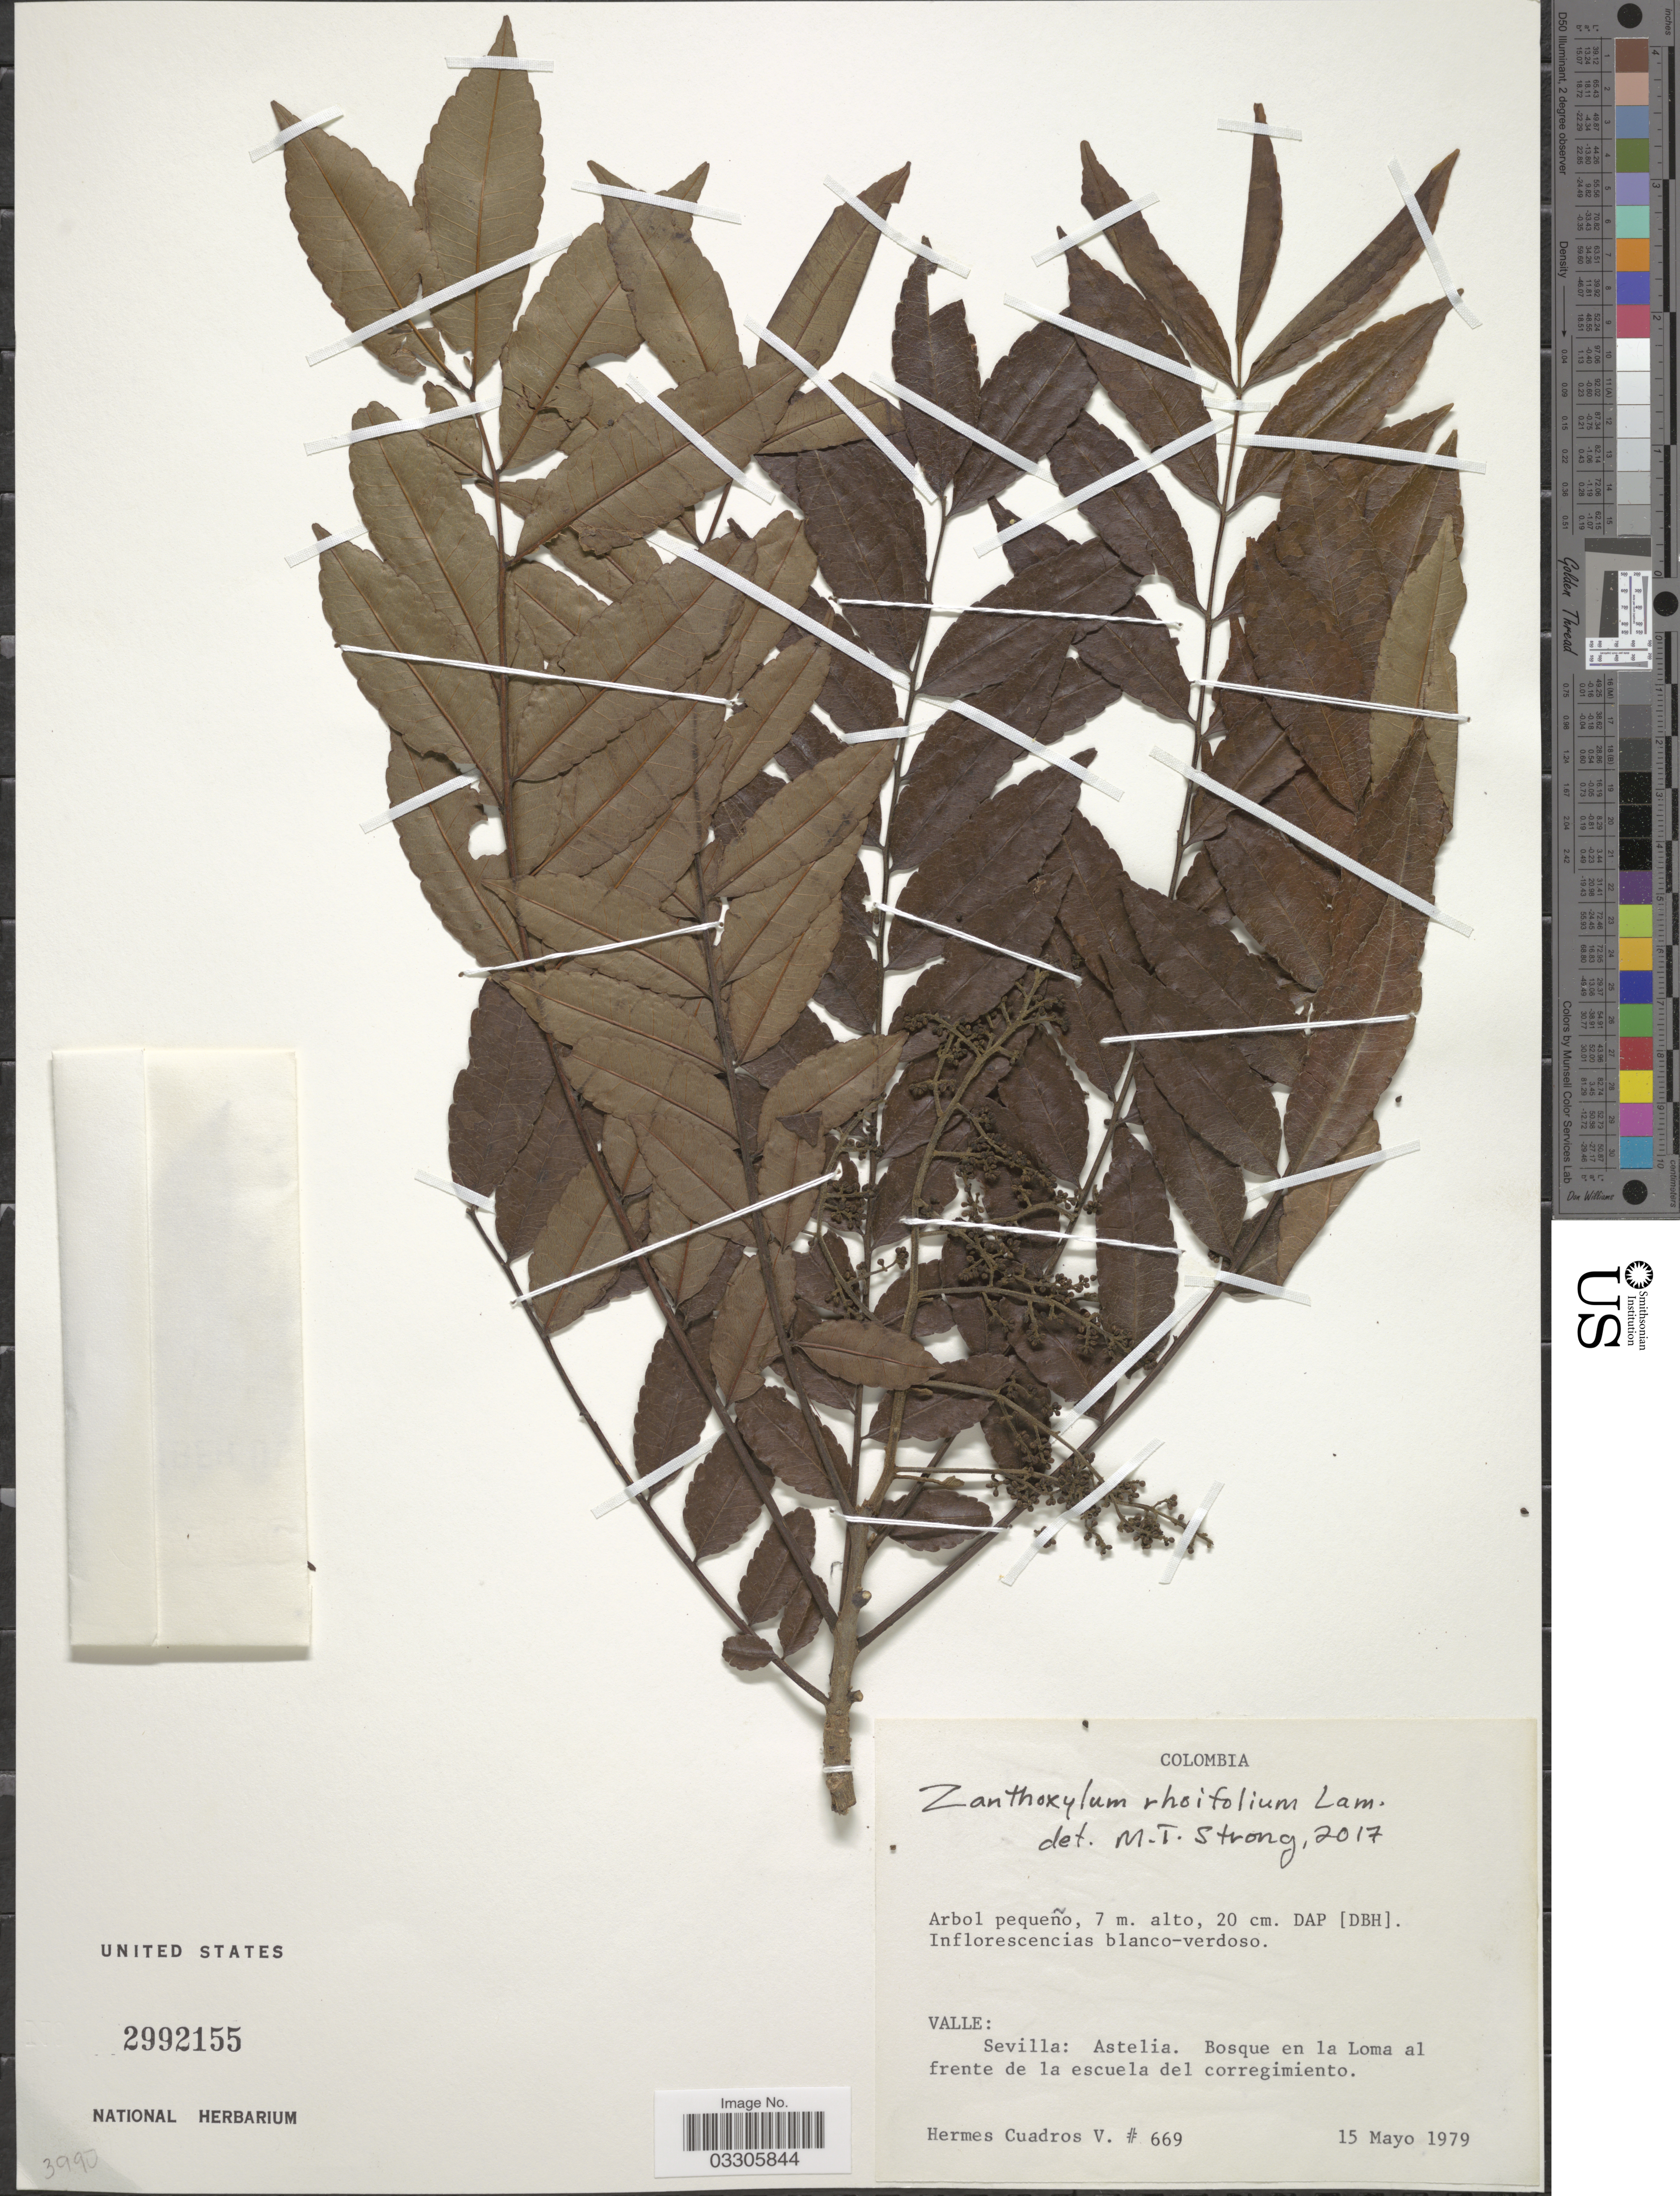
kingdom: Plantae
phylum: Tracheophyta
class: Magnoliopsida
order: Sapindales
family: Rutaceae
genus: Zanthoxylum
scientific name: Zanthoxylum rhoifolium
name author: Lam.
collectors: H. Cuadros V.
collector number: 669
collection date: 1979-05-15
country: Colombia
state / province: Valle del Cauca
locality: Valle: Sevilla: Astelia.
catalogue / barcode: US 2992155